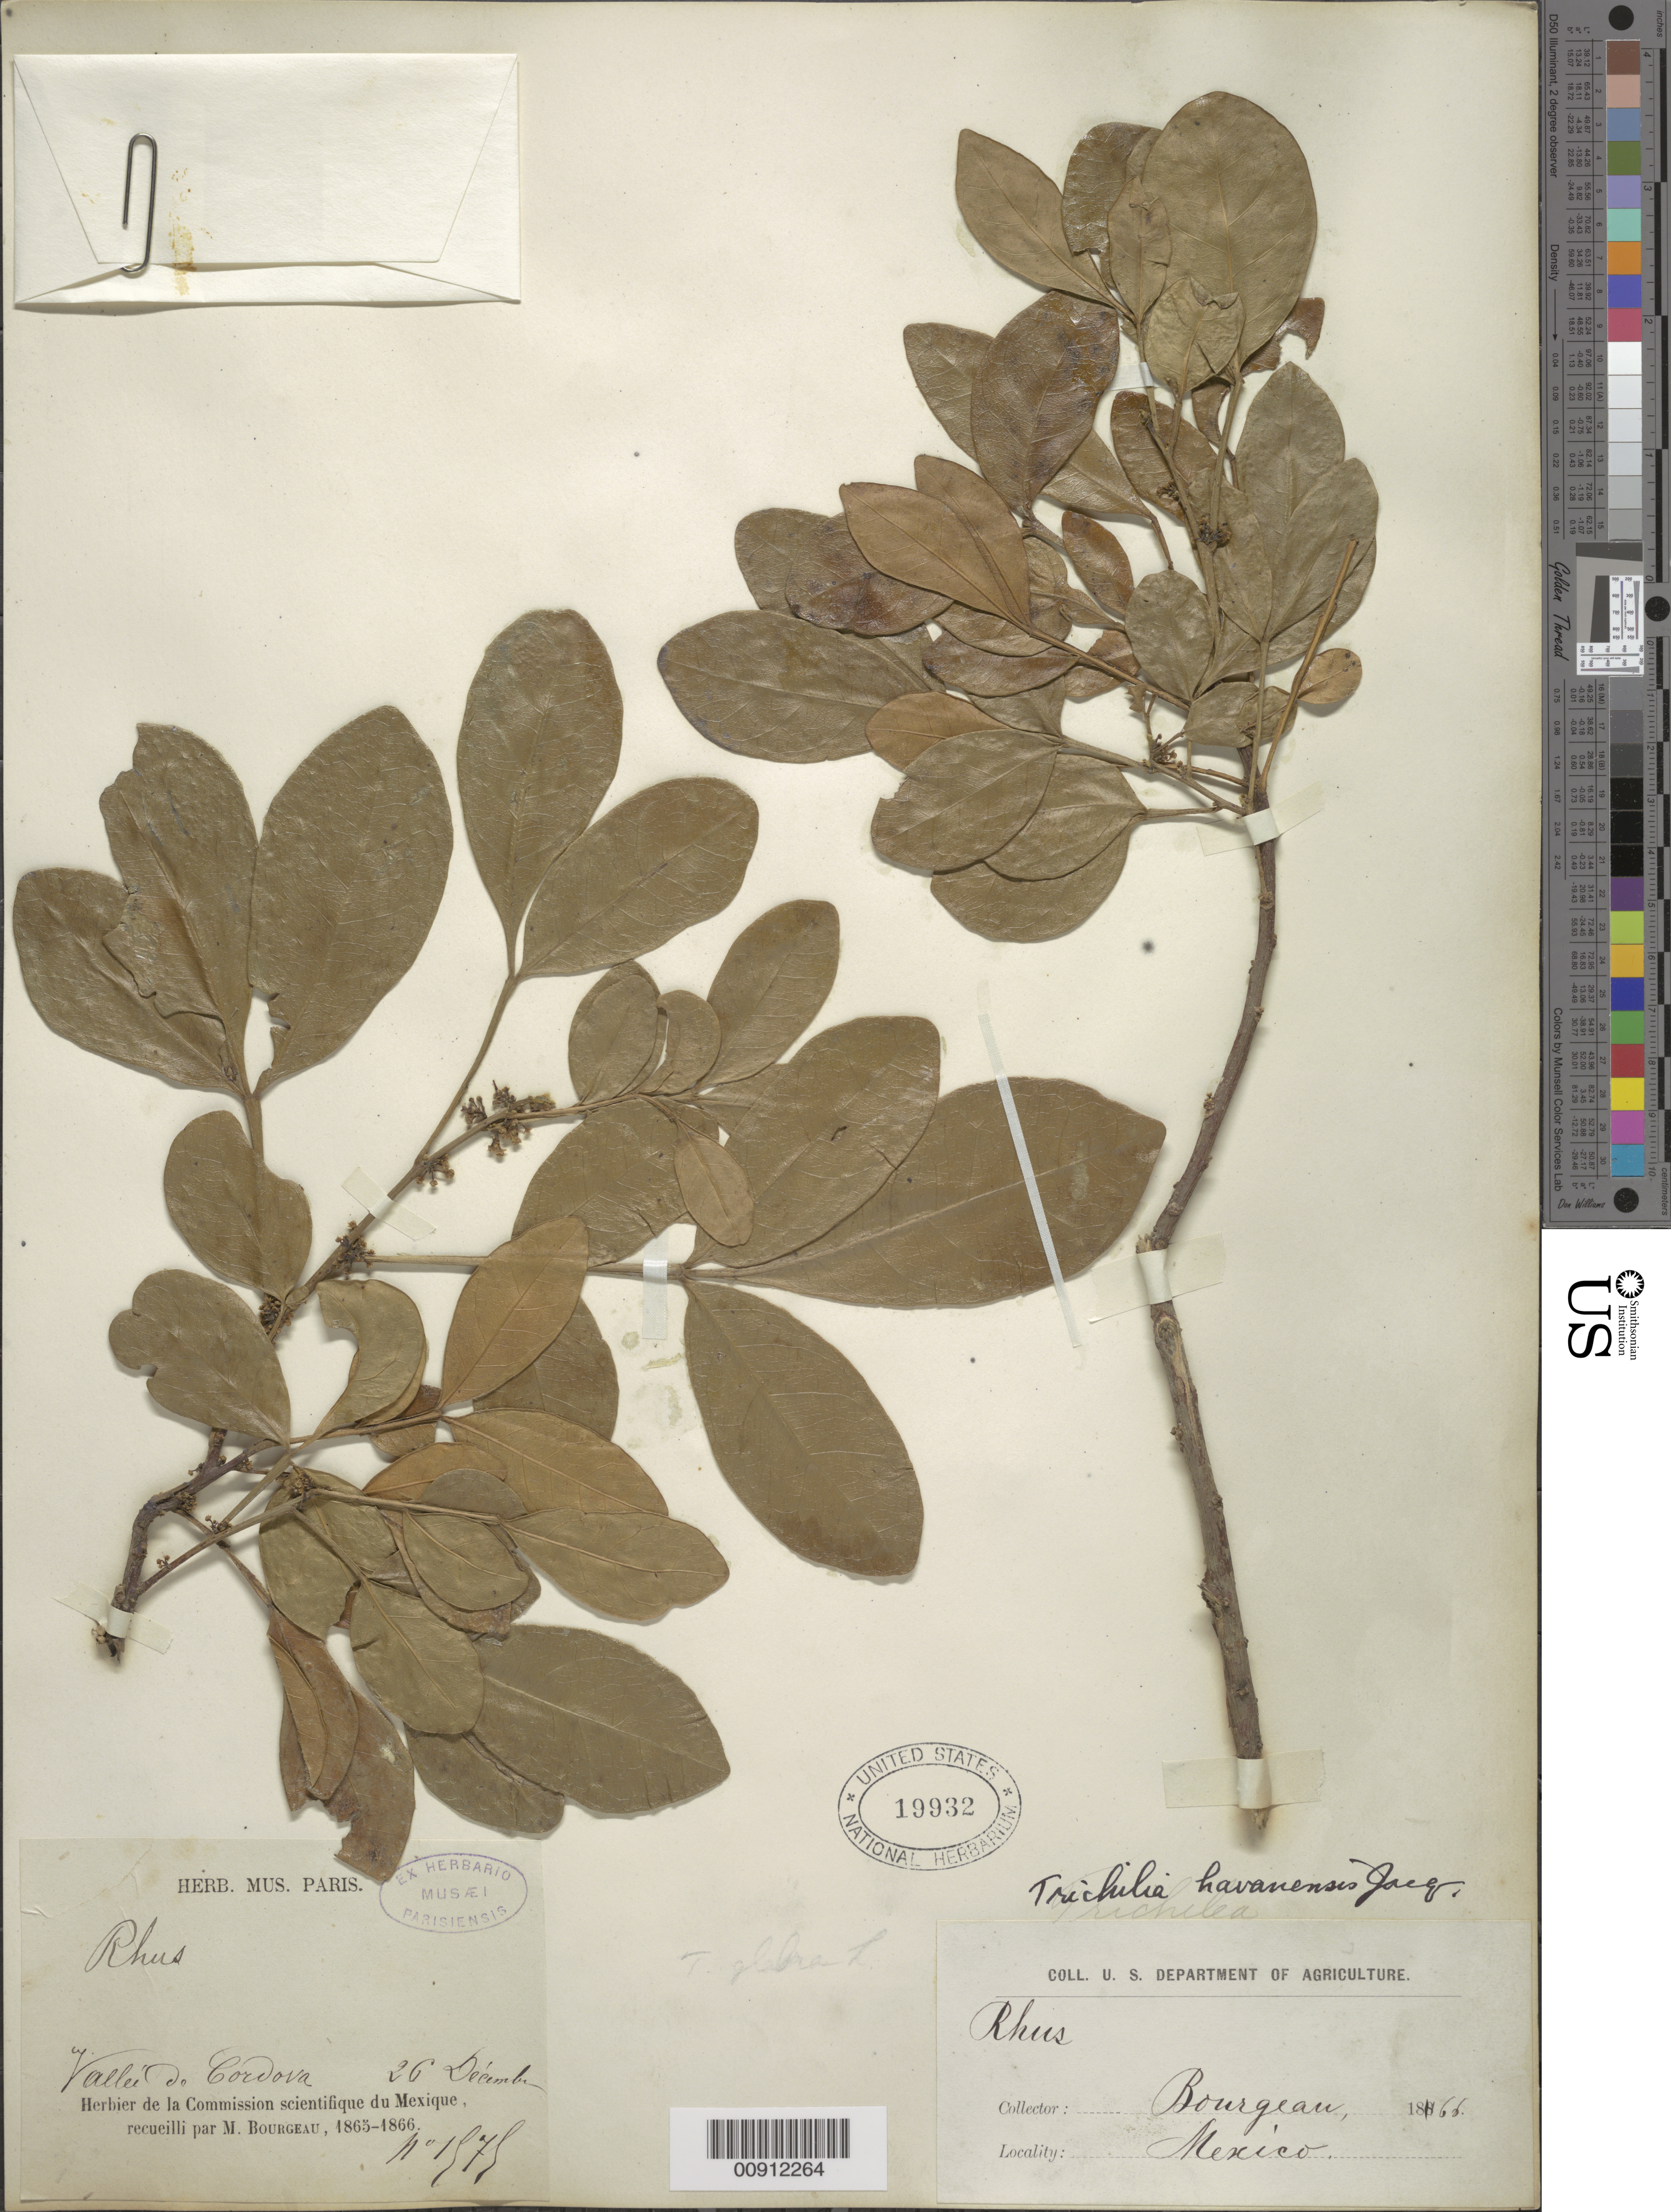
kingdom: Plantae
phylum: Tracheophyta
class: Magnoliopsida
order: Sapindales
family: Meliaceae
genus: Trichilia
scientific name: Trichilia havanensis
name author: Jacq.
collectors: E. Bourgeau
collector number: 1575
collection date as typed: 26 Dec 1866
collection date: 1866-12-26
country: Mexico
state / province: Veracruz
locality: Valleé de Cordova.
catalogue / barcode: US 19932